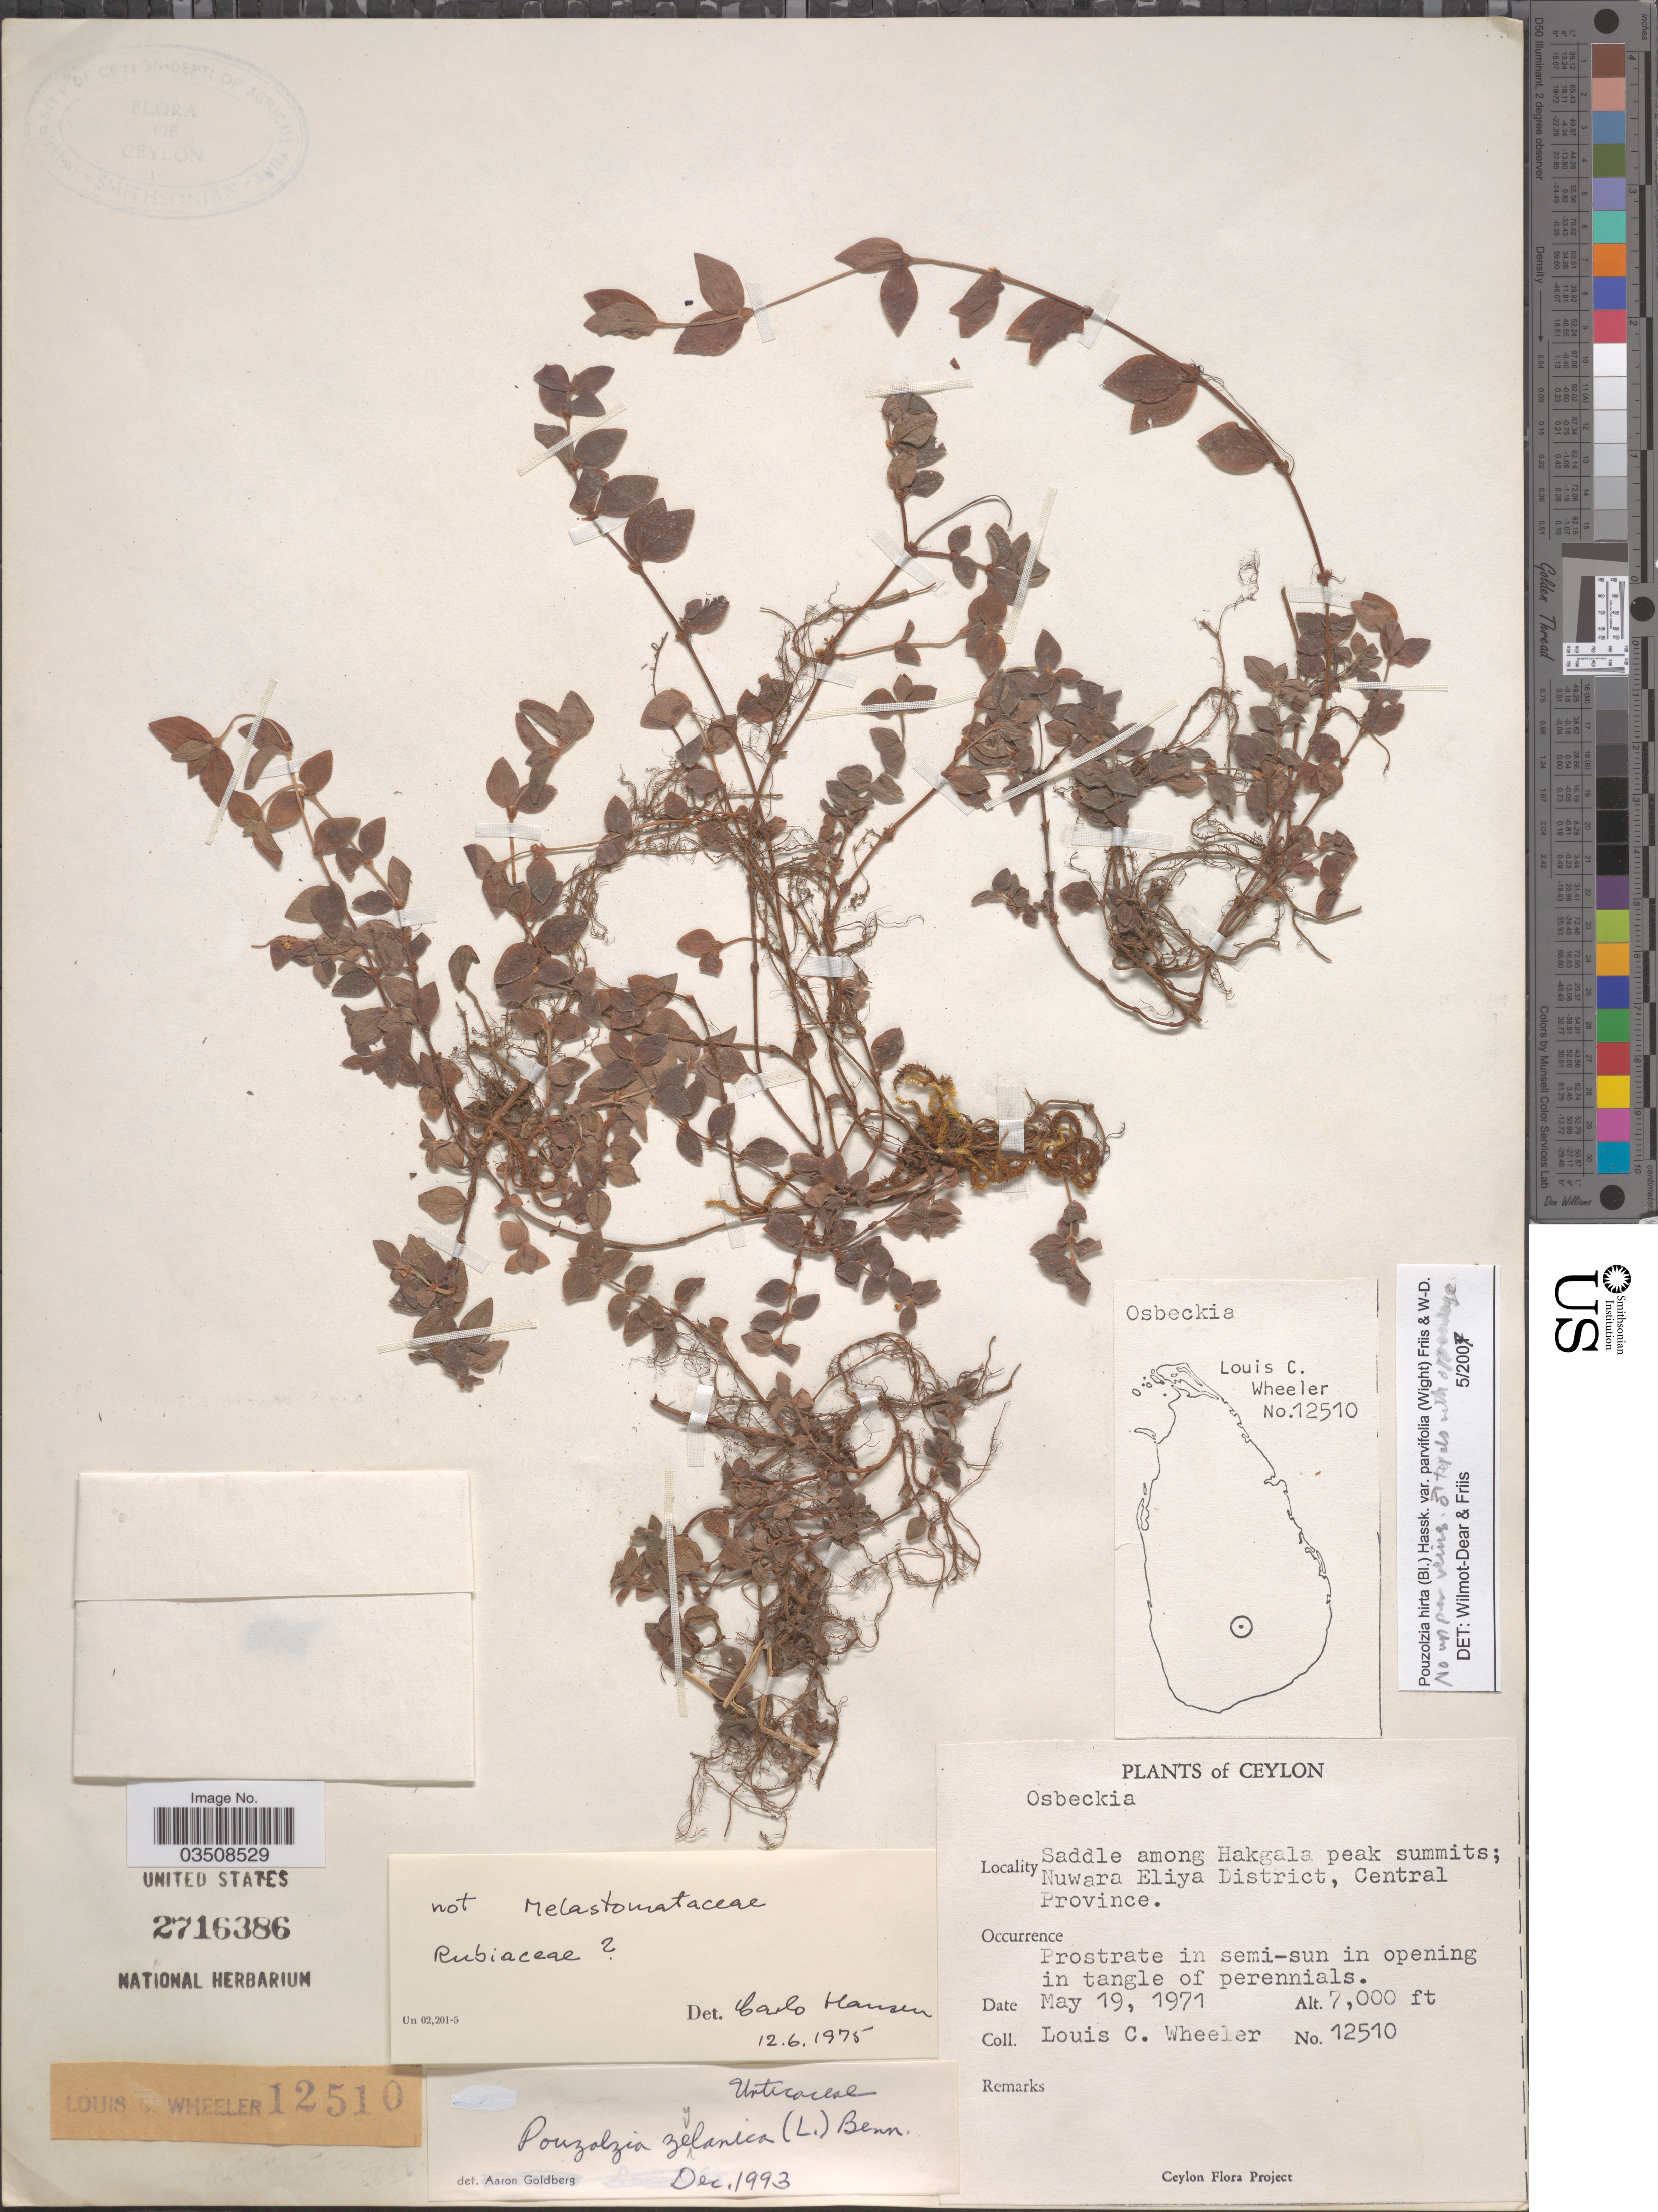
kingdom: Plantae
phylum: Tracheophyta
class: Magnoliopsida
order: Rosales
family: Urticaceae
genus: Gonostegia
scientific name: Gonostegia parvifolia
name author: (Wright) Miq.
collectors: L. C. Wheeler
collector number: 12510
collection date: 1971-05-19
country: Sri Lanka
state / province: Central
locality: Ceylon. Saddle among Hakgala peak summits; Nuwara Eliya District.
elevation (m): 2134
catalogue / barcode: US 2716386